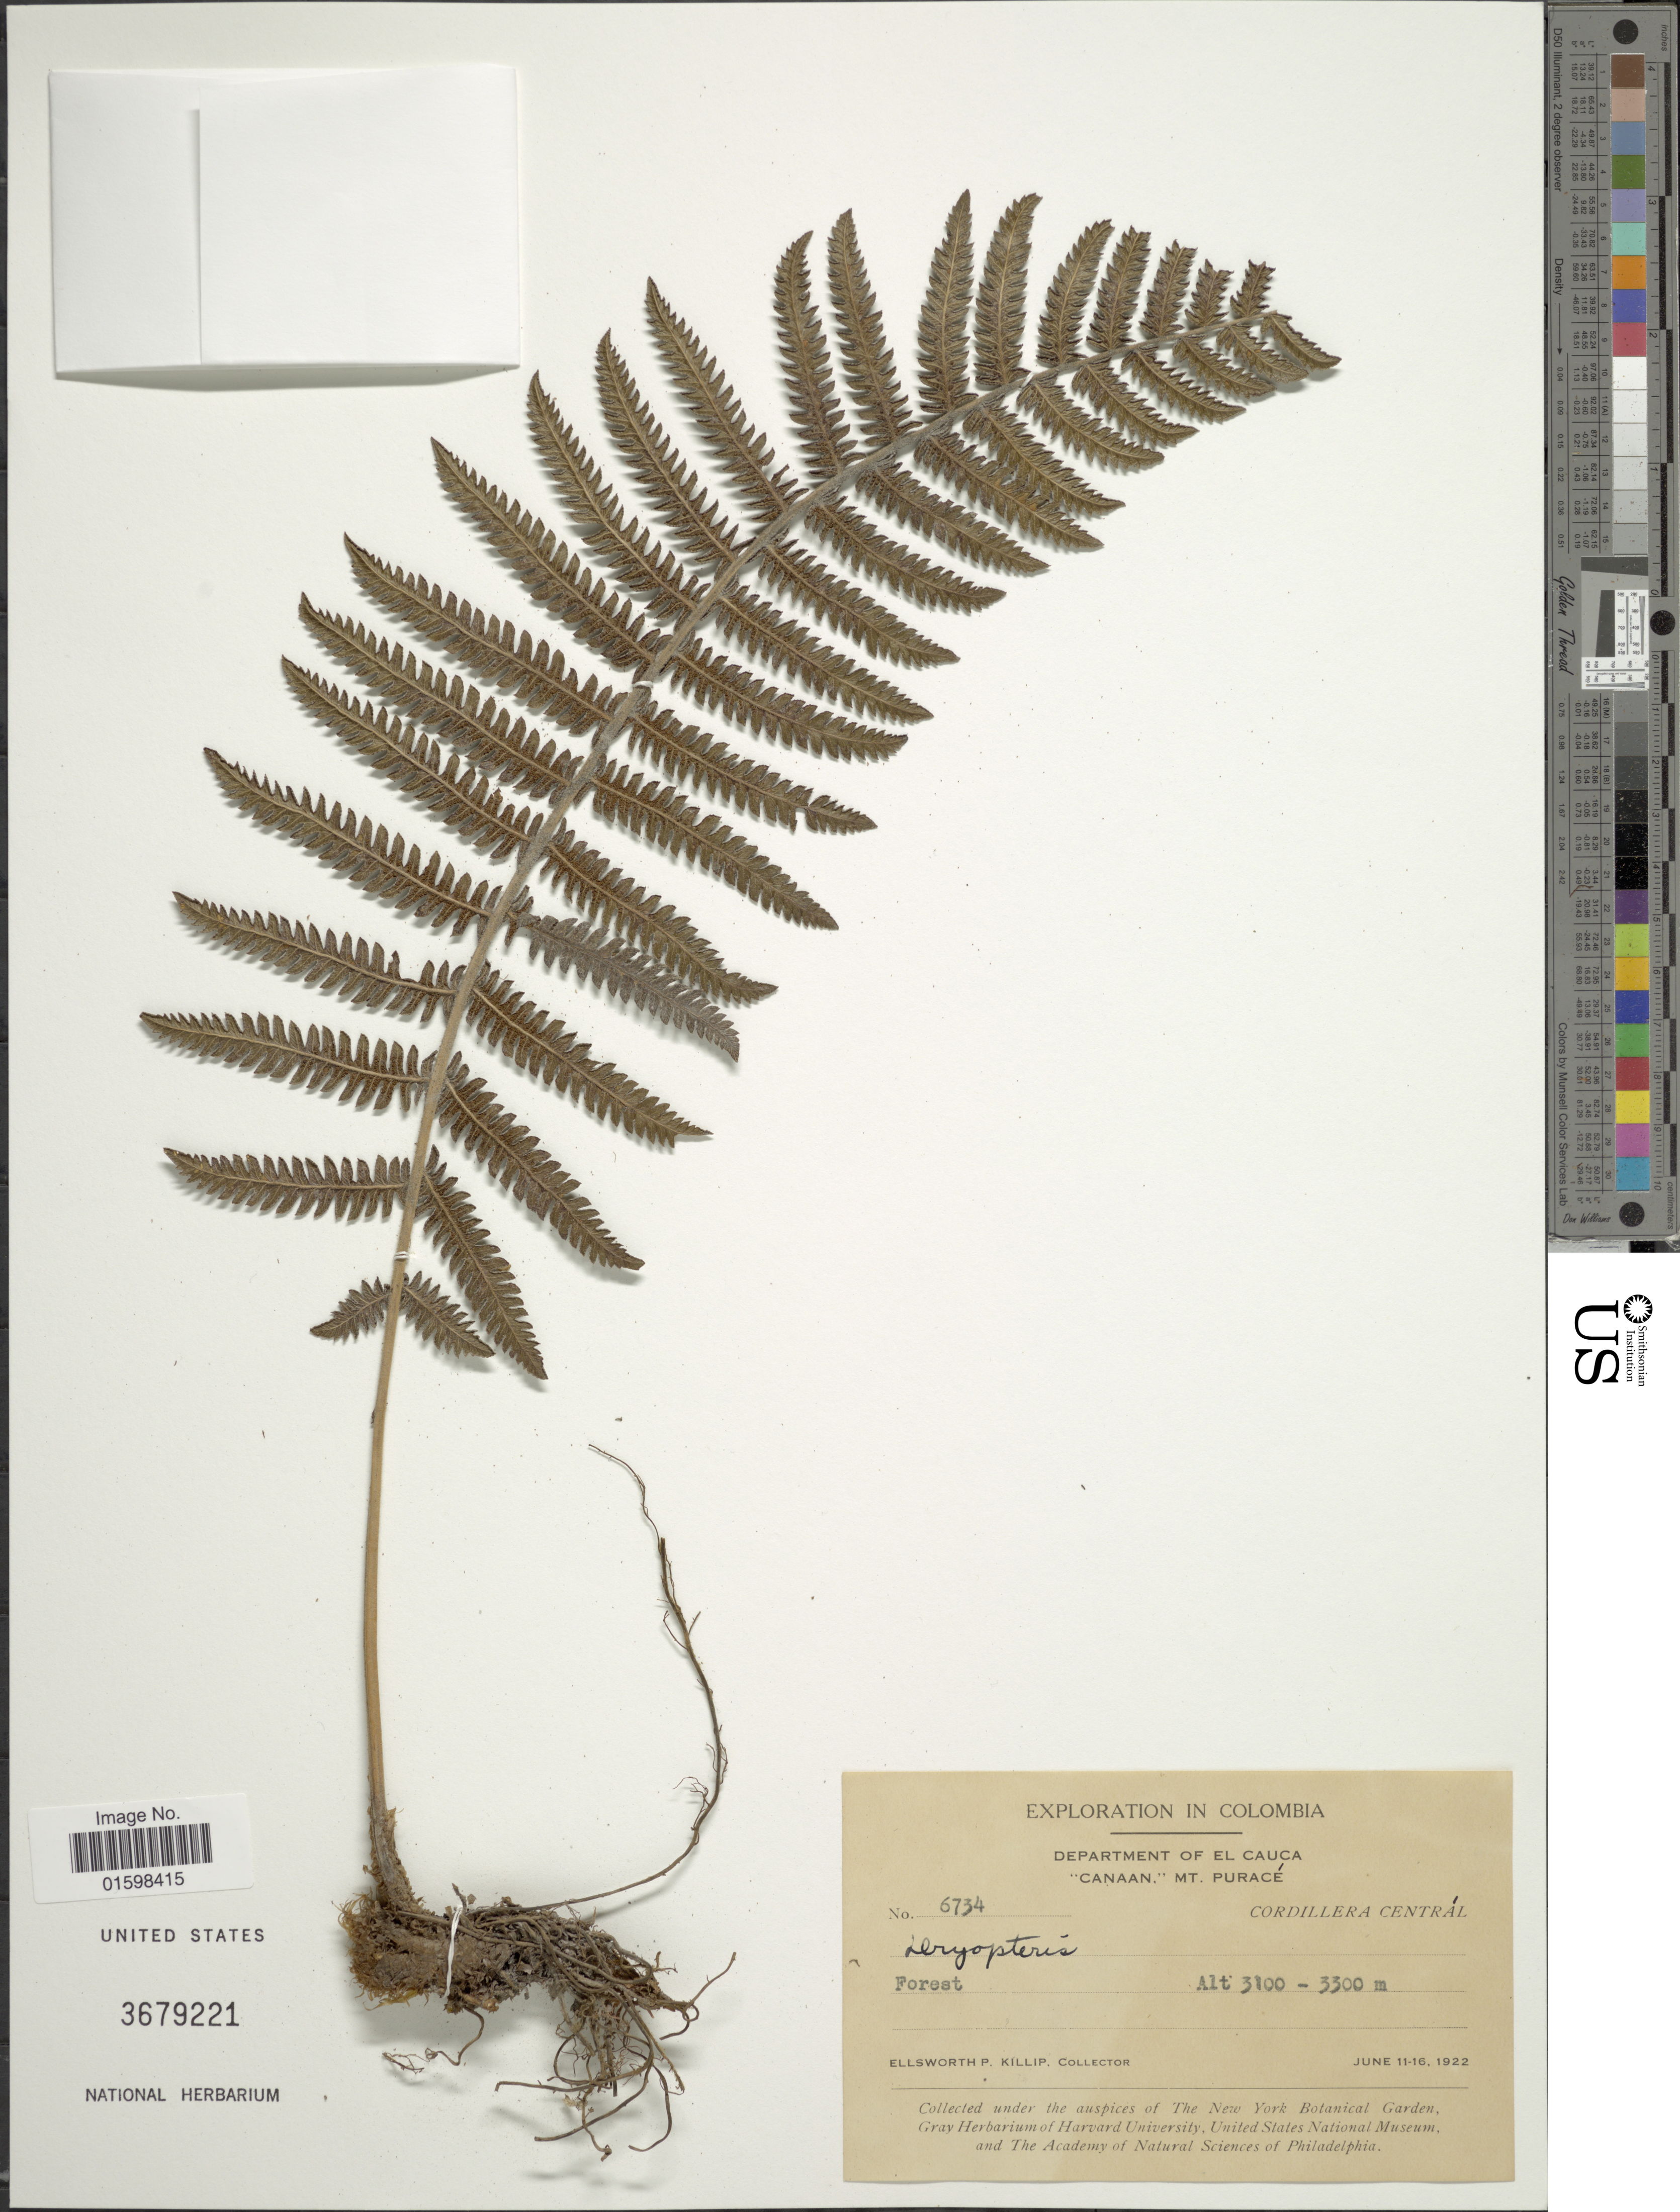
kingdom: Plantae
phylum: Tracheophyta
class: Polypodiopsida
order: Polypodiales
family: Thelypteridaceae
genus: Amauropelta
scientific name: Amauropelta sp.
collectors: E. P. Killip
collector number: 6734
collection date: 1922-06-11/1922-06-16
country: Colombia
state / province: Cauca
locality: Department of El Cauca, "Canaan", Mt. Puracé, Cordillera Centrál, forest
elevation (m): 3100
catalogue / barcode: US 3679221